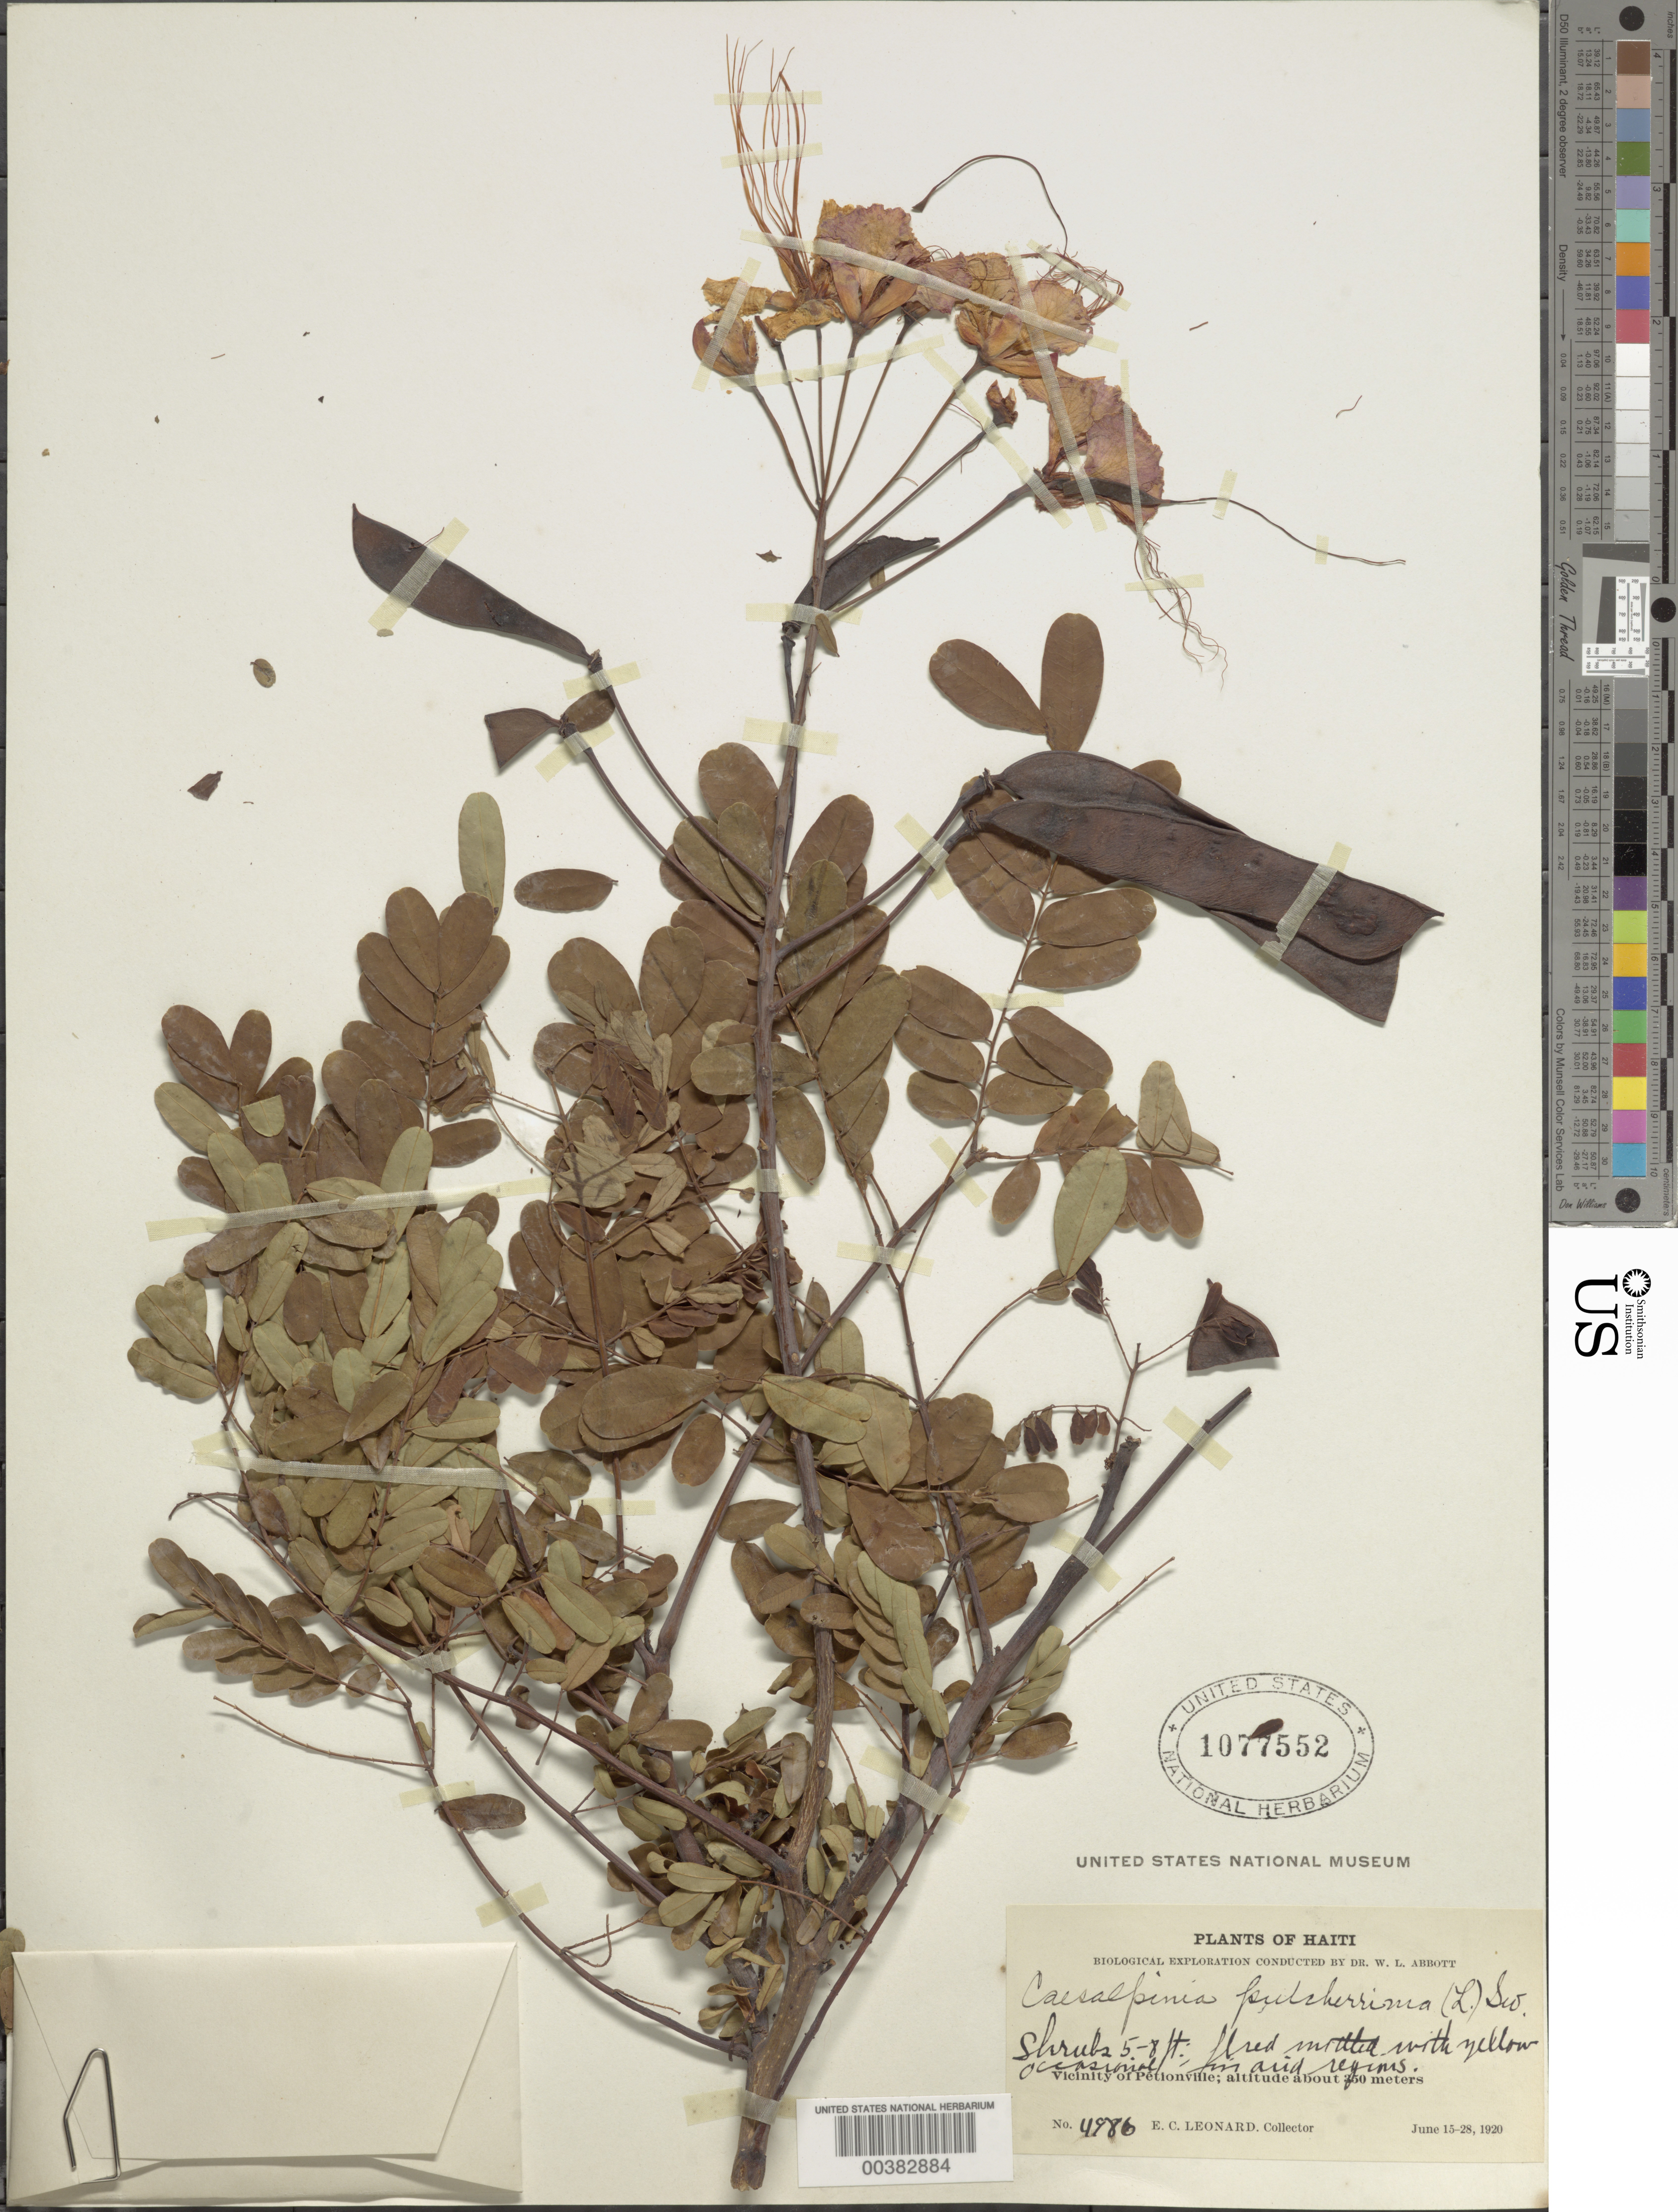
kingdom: Plantae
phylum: Tracheophyta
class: Magnoliopsida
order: Fabales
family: Fabaceae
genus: Caesalpinia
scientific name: Caesalpinia pulcherrima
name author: (L.) Sw.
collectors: E. C. Leonard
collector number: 4986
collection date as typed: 15 Jun 1920 to 28 Jun 1920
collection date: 1920-06-15/1920-06-28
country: Haiti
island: Hispaniola Island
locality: Vicinity of petionville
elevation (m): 350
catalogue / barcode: US 1077552